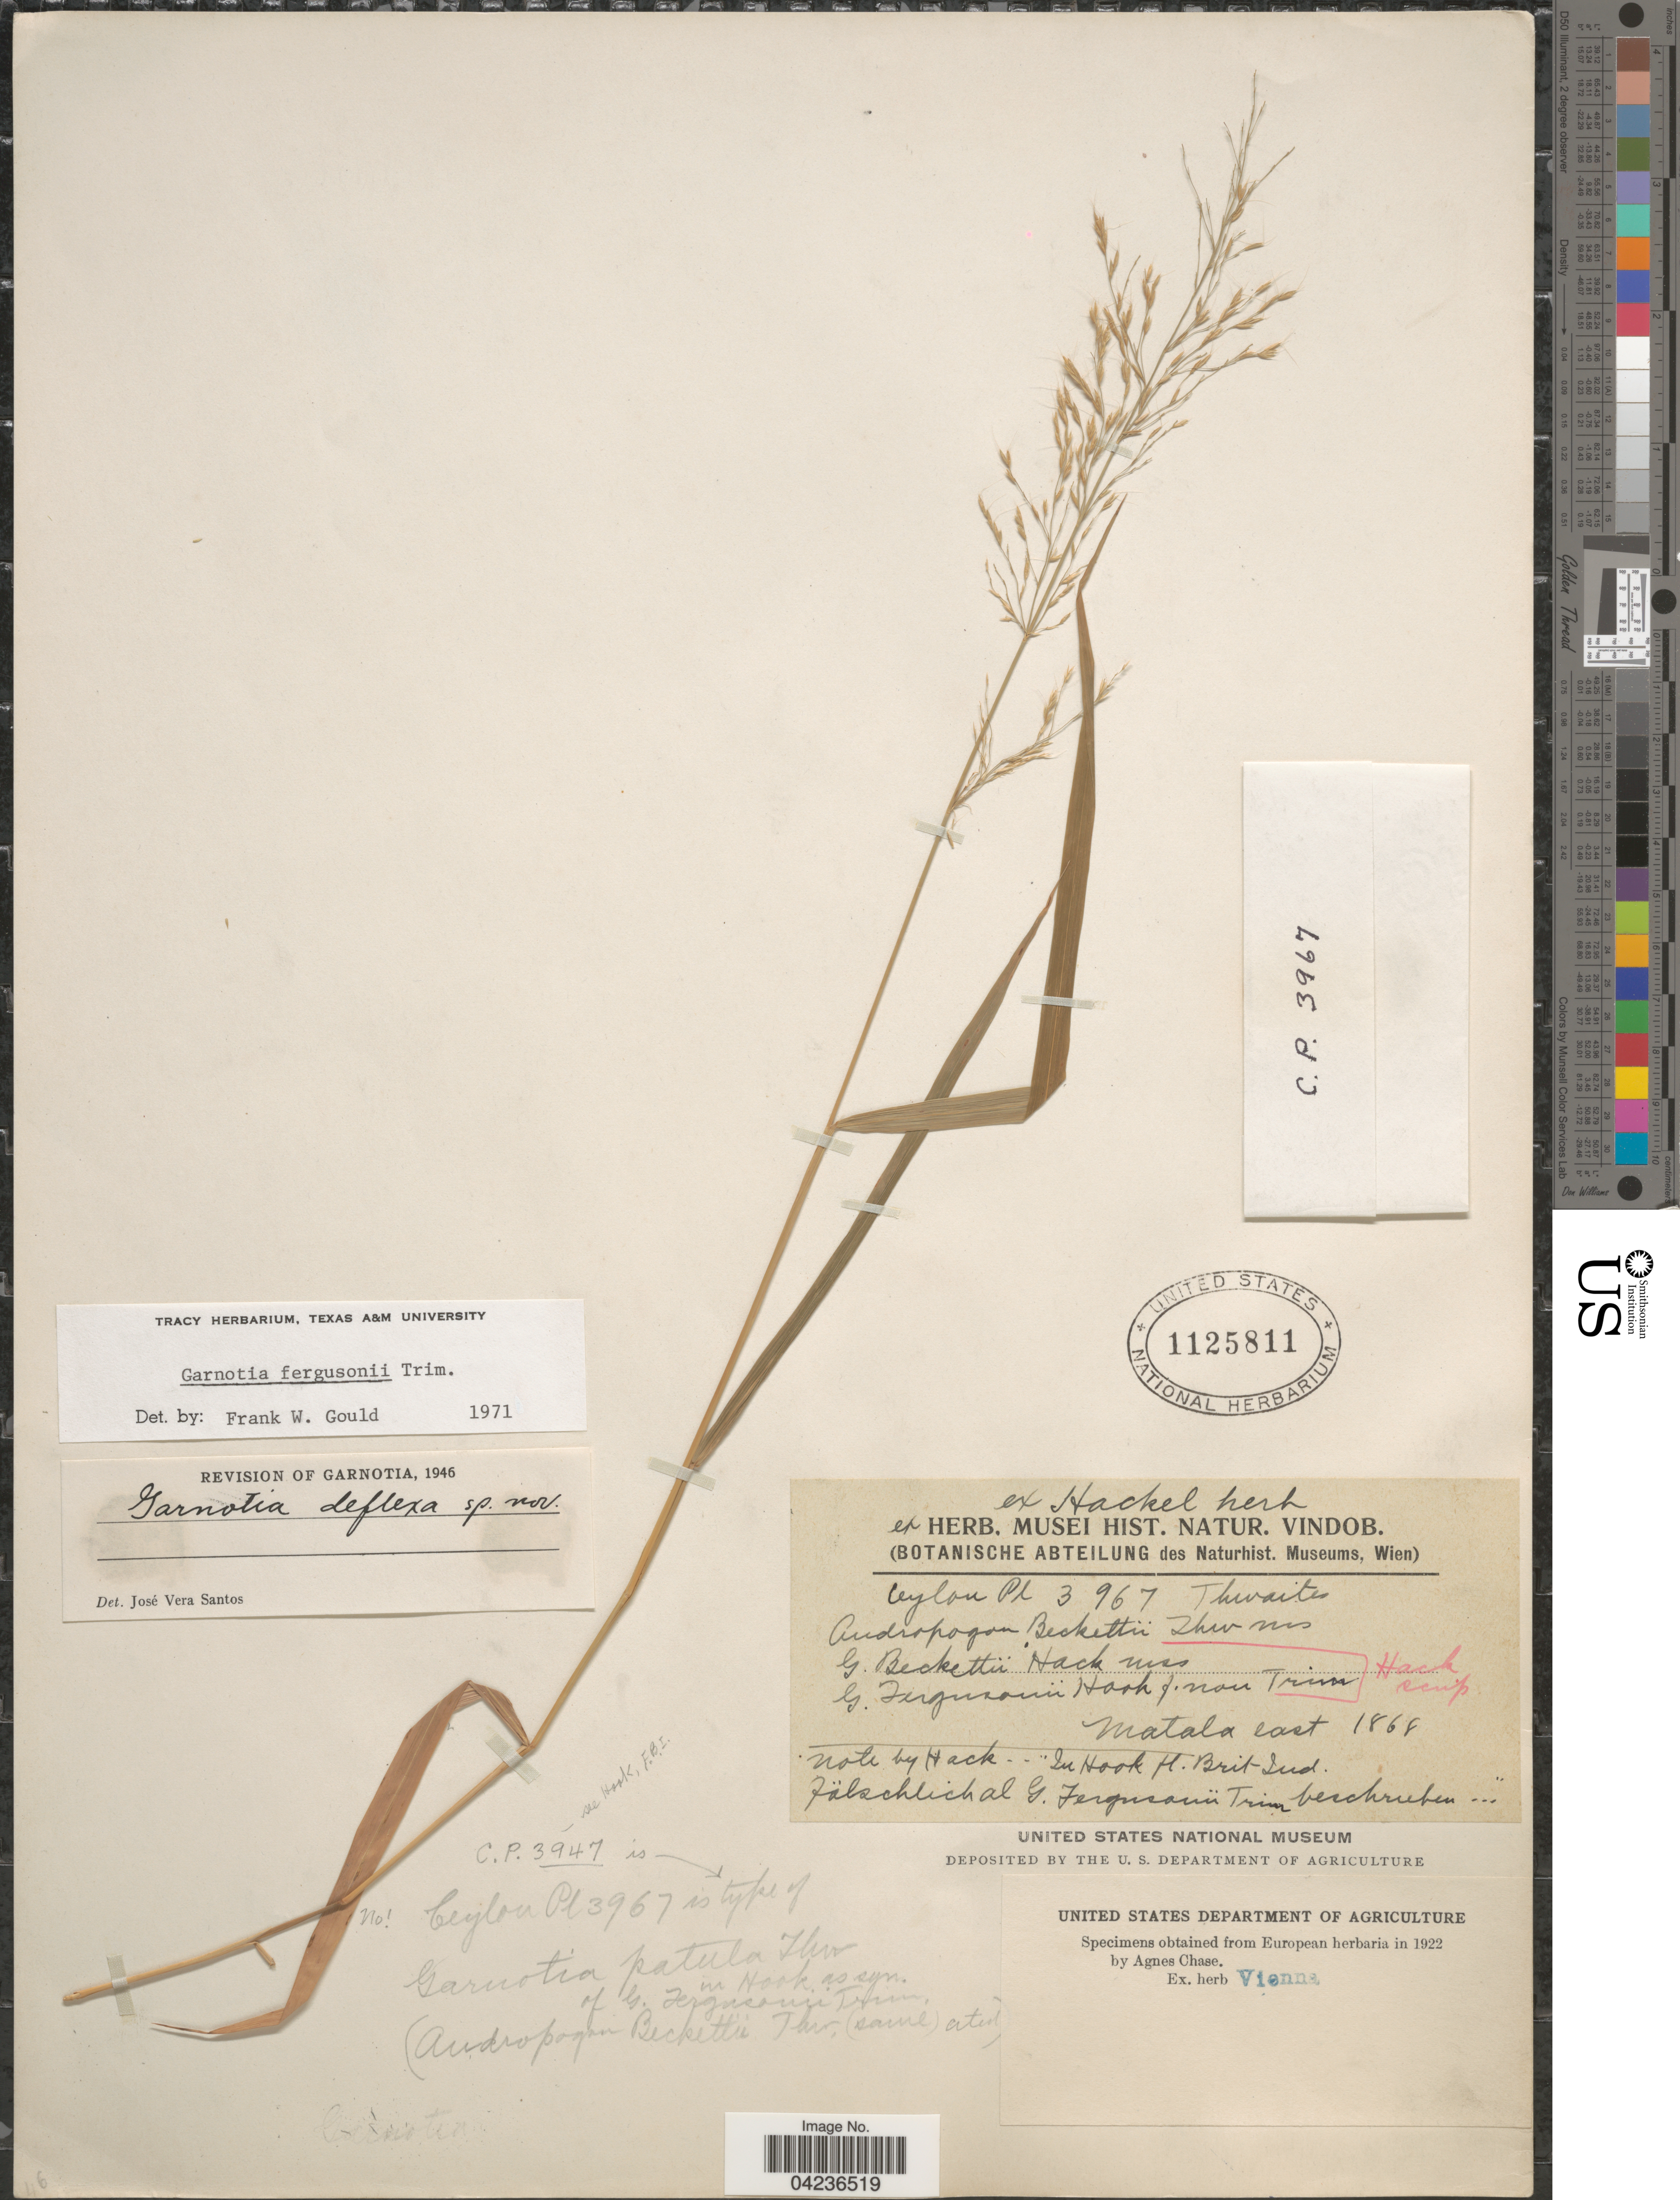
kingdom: Plantae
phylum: Tracheophyta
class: Liliopsida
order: Poales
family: Poaceae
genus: Garnotia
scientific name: Garnotia fergusonii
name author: Trimen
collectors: Thwaites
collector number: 3967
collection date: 1868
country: Sri Lanka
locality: Ceylon Pl.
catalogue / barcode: US 1125811